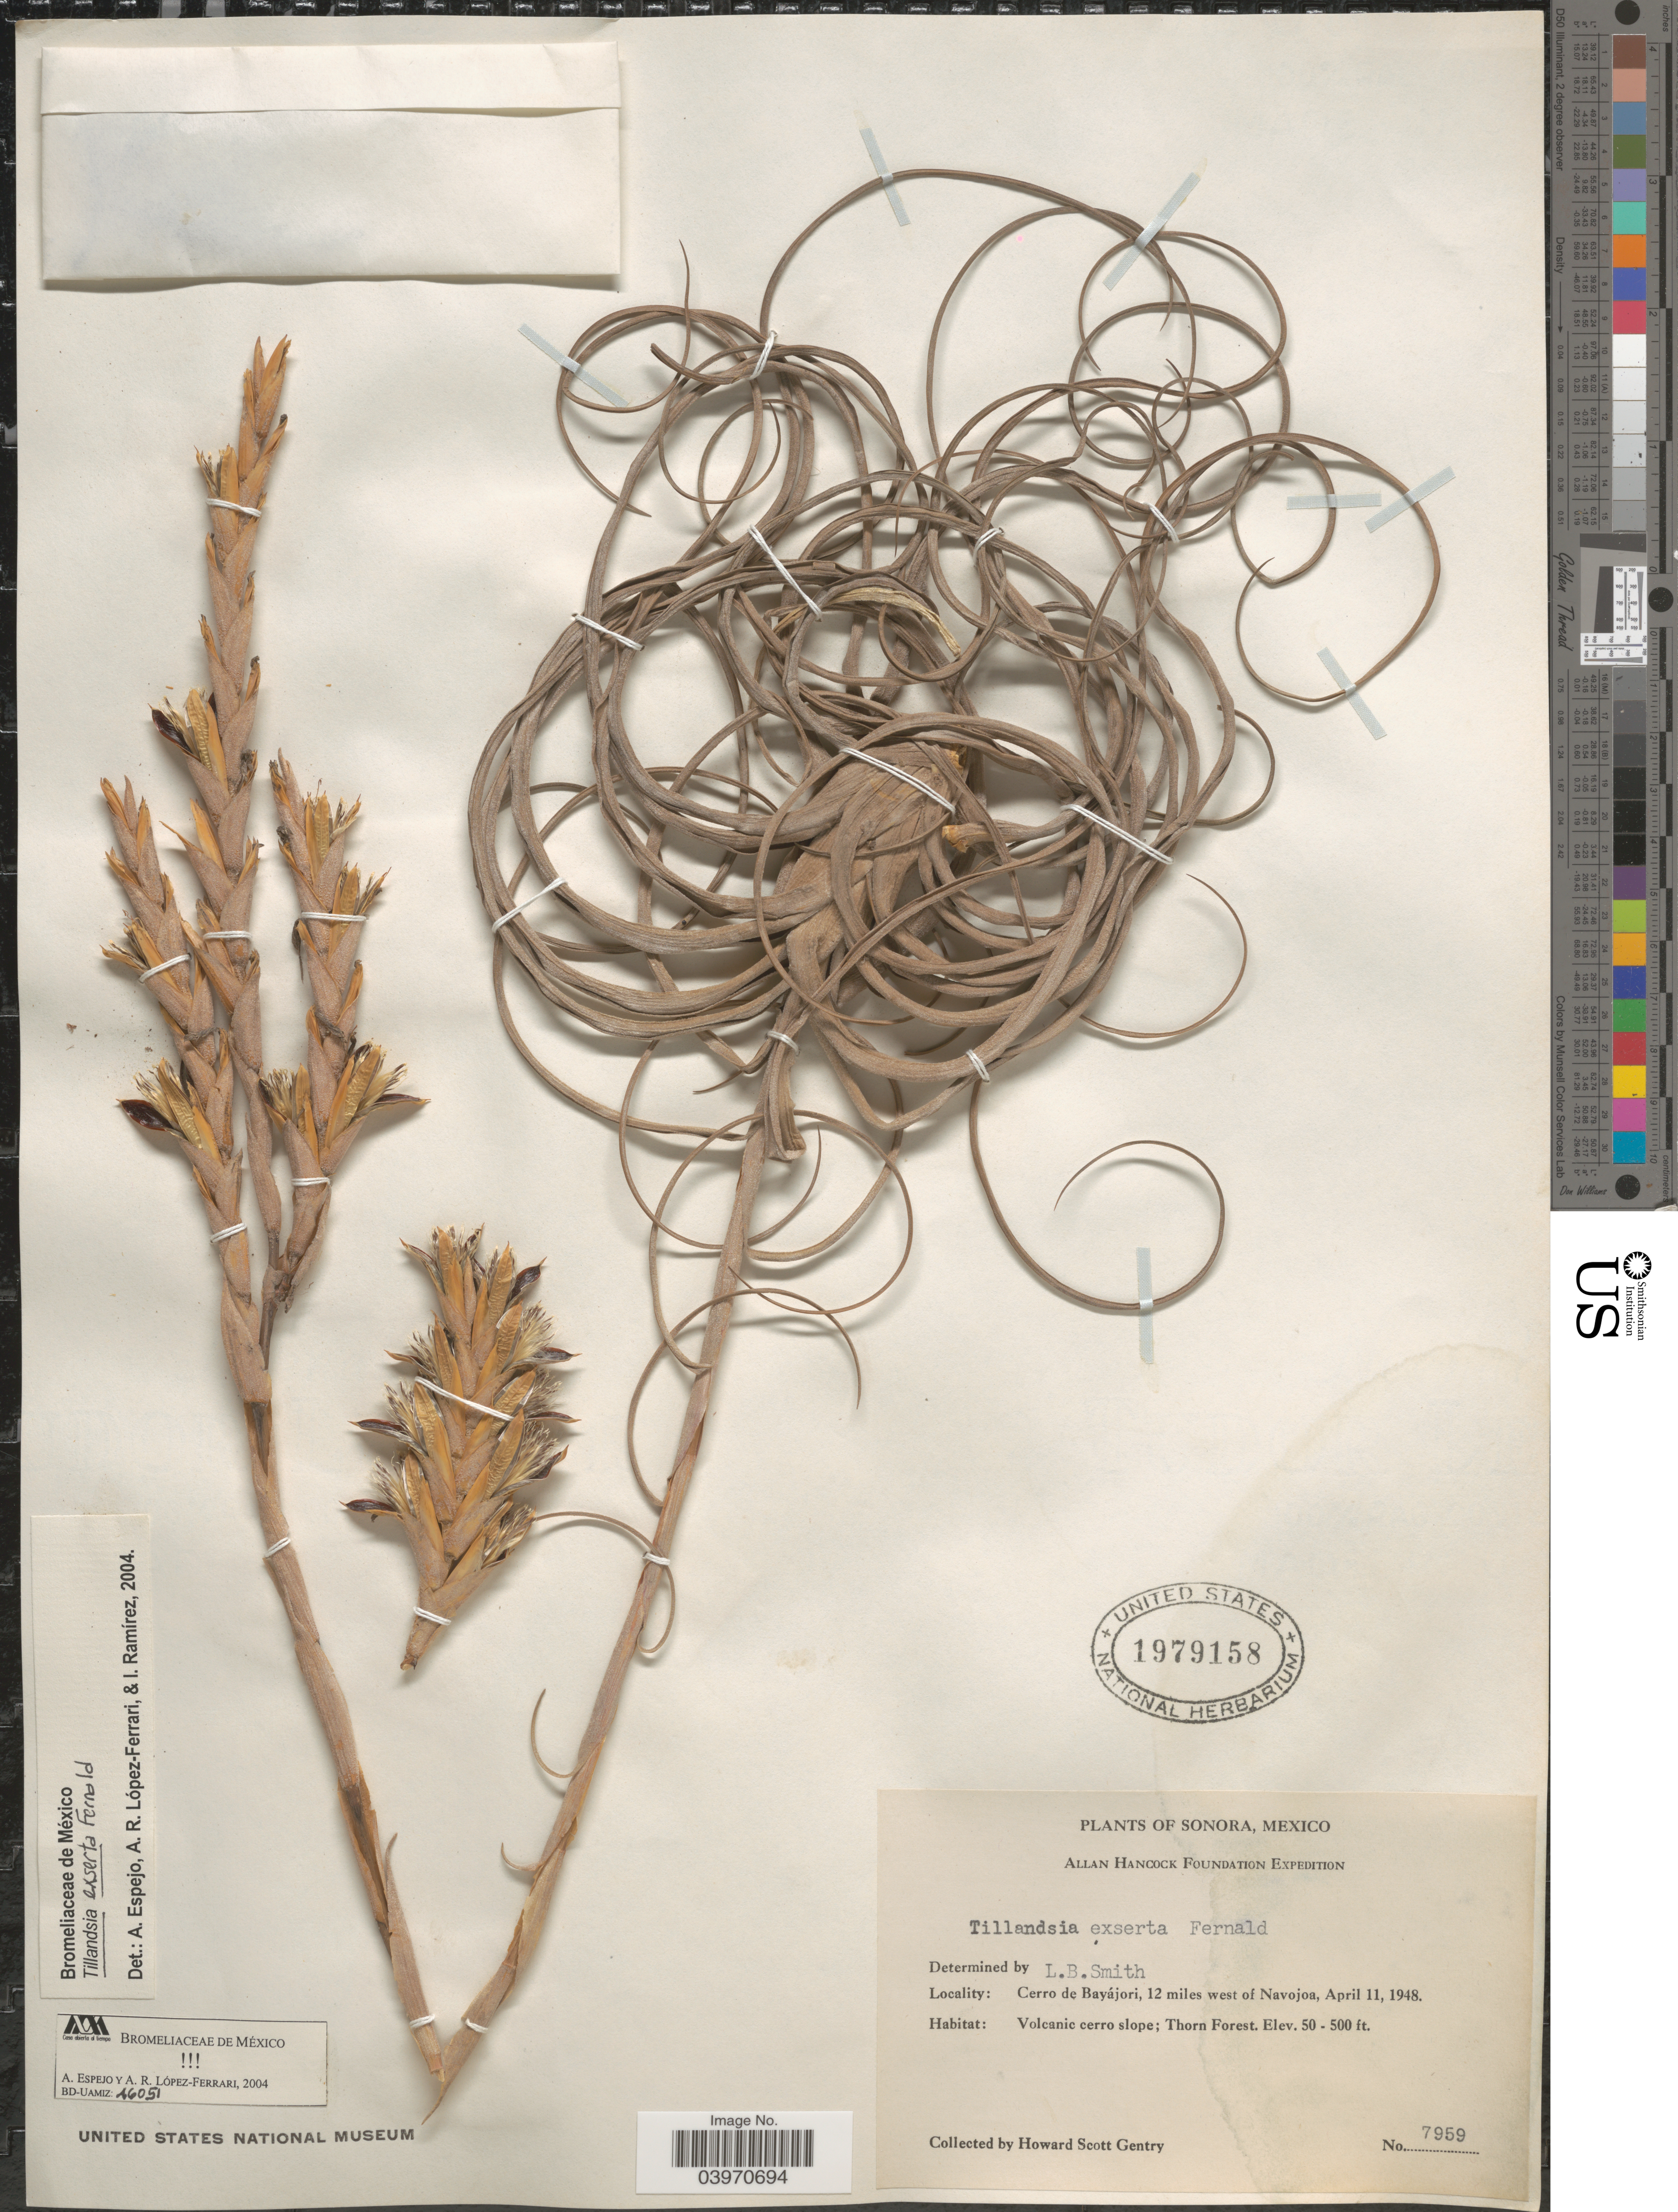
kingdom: Plantae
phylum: Tracheophyta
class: Liliopsida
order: Poales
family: Bromeliaceae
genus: Tillandsia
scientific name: Tillandsia exserta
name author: Fernald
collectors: H. S. Gentry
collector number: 7959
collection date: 1948-04-11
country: Mexico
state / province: Sonora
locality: Cerro de Bayájori, 12 miles west of Navojoa. Volcanic cerro slope; Thorn Forest.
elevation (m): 15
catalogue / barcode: US 1979158